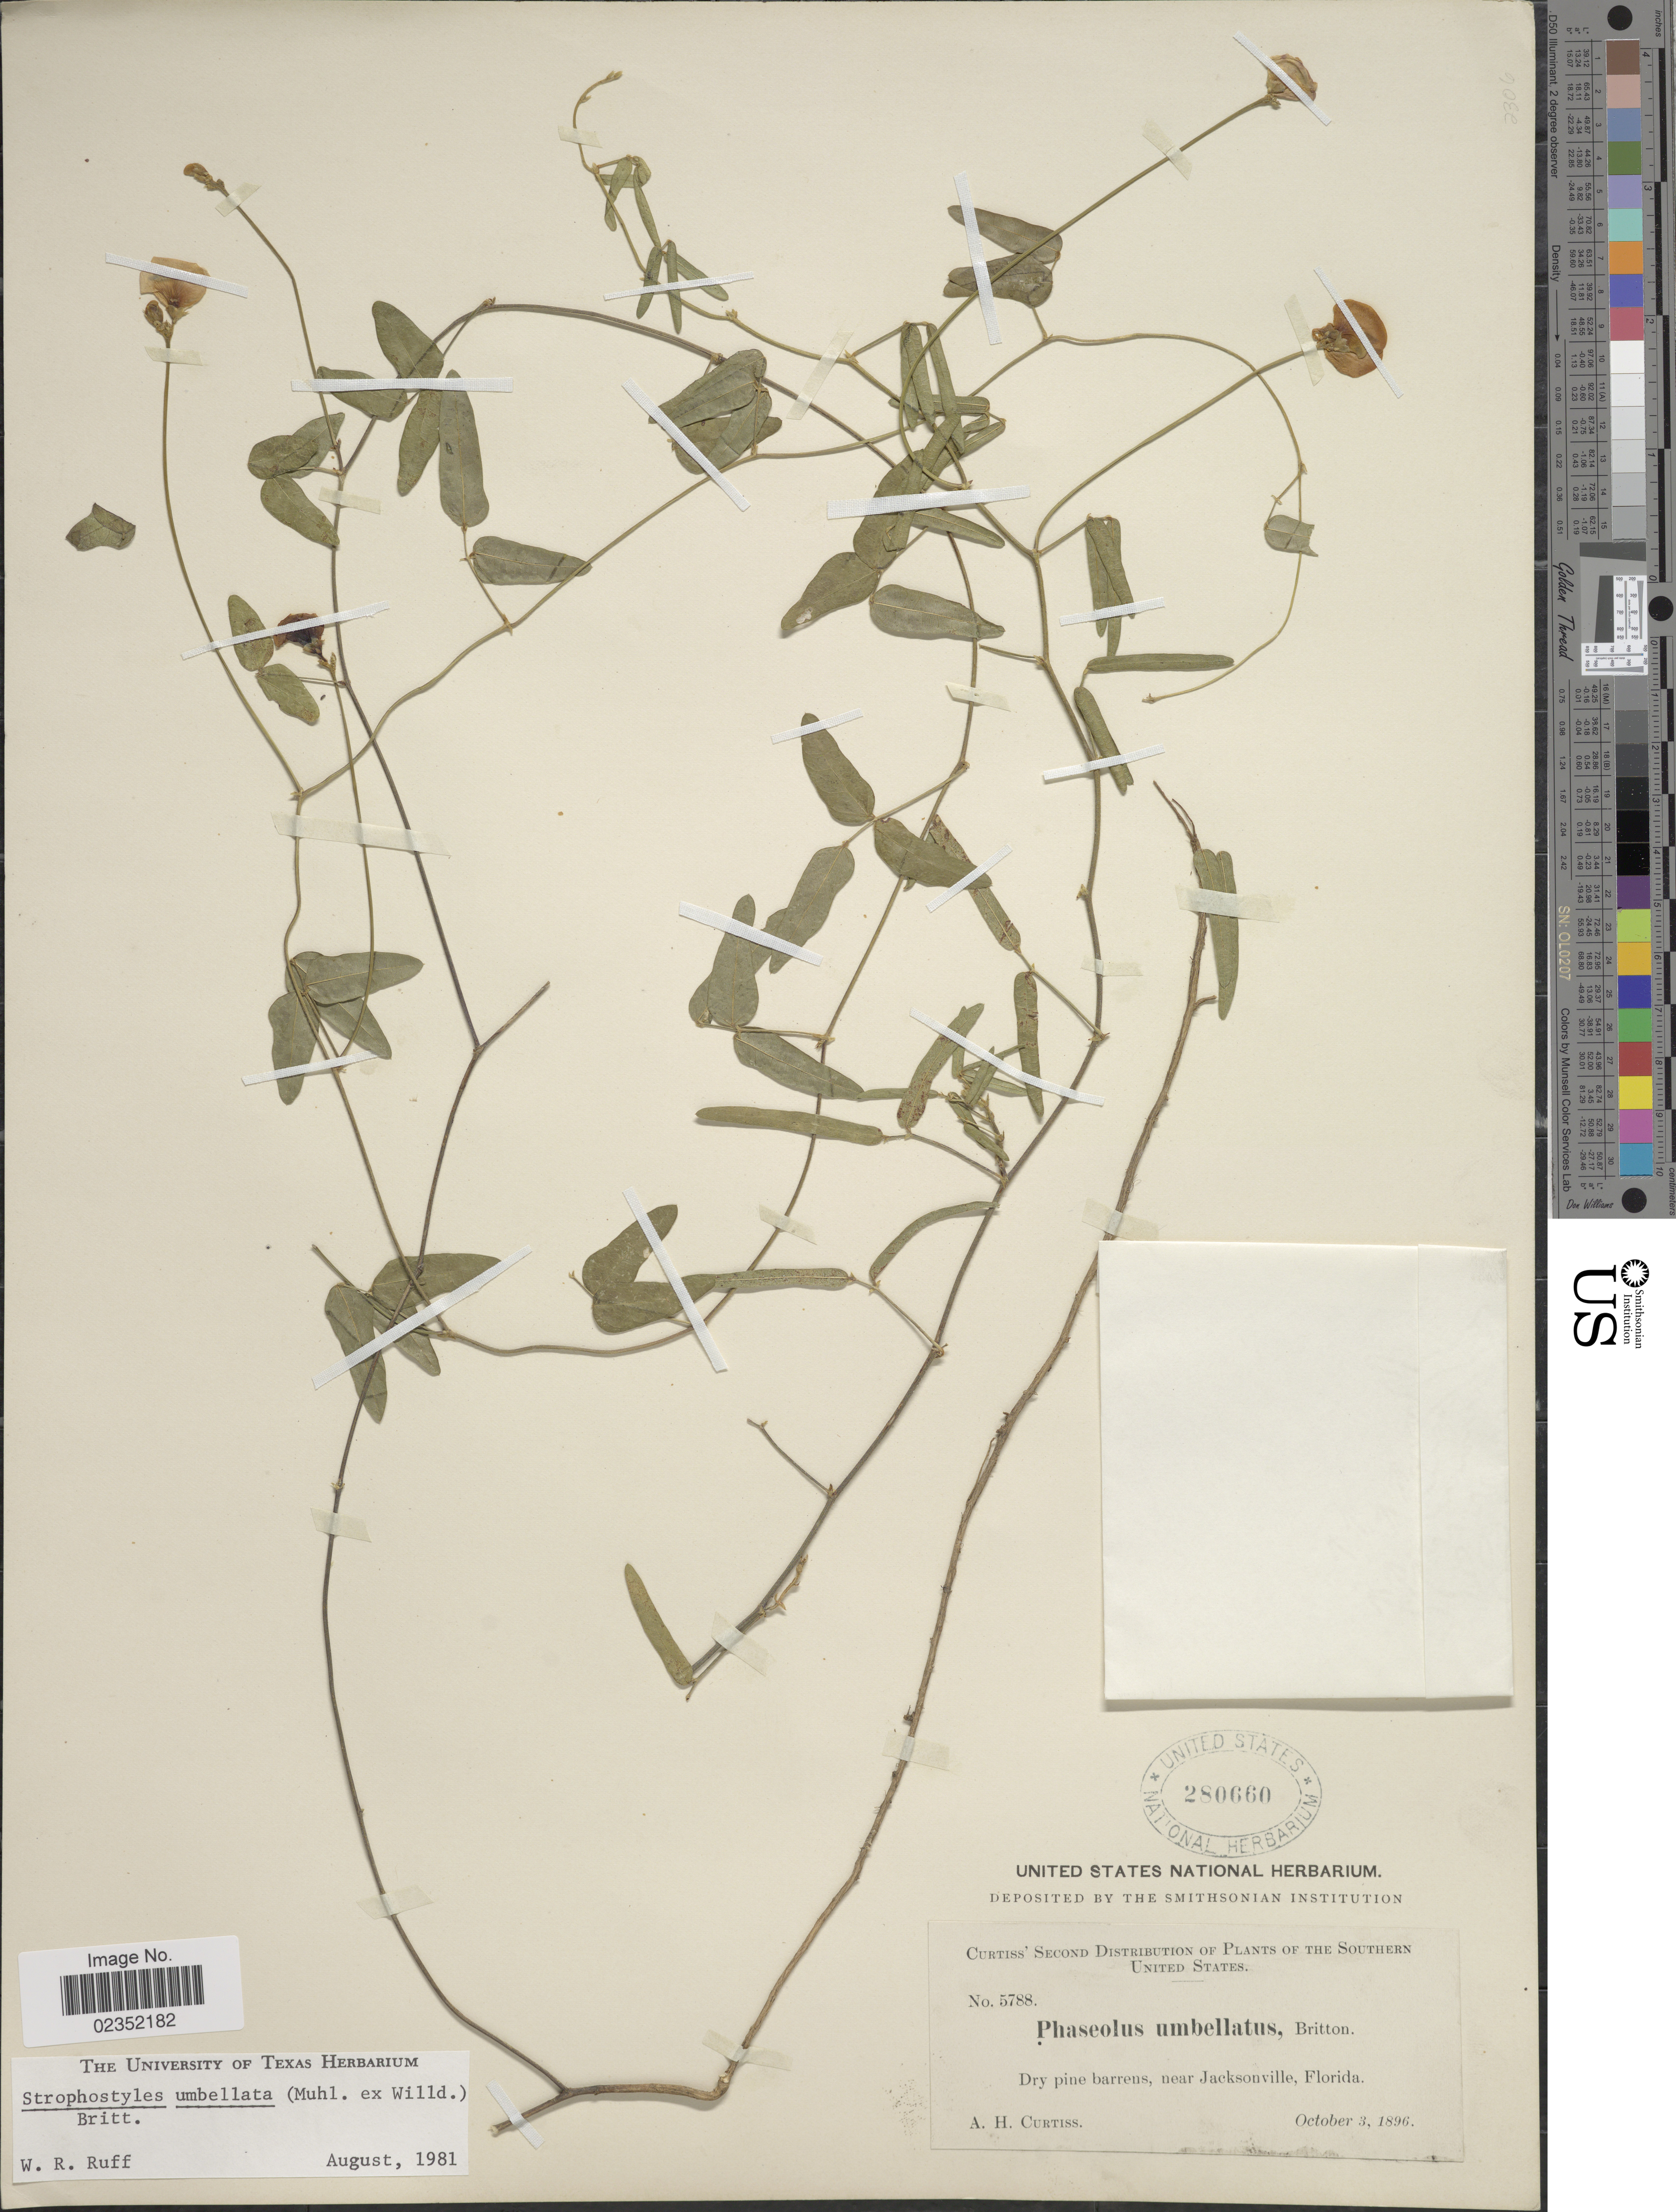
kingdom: Plantae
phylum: Tracheophyta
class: Magnoliopsida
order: Fabales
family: Fabaceae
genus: Strophostyles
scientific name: Strophostyles umbellata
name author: (Muhl. ex Willd.) Britton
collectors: A. H. Curtiss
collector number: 5788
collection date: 1896-10-03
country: United States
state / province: Florida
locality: Southern United States. Dry pine barrens, near Jacksonville, Florida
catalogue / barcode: US 280660